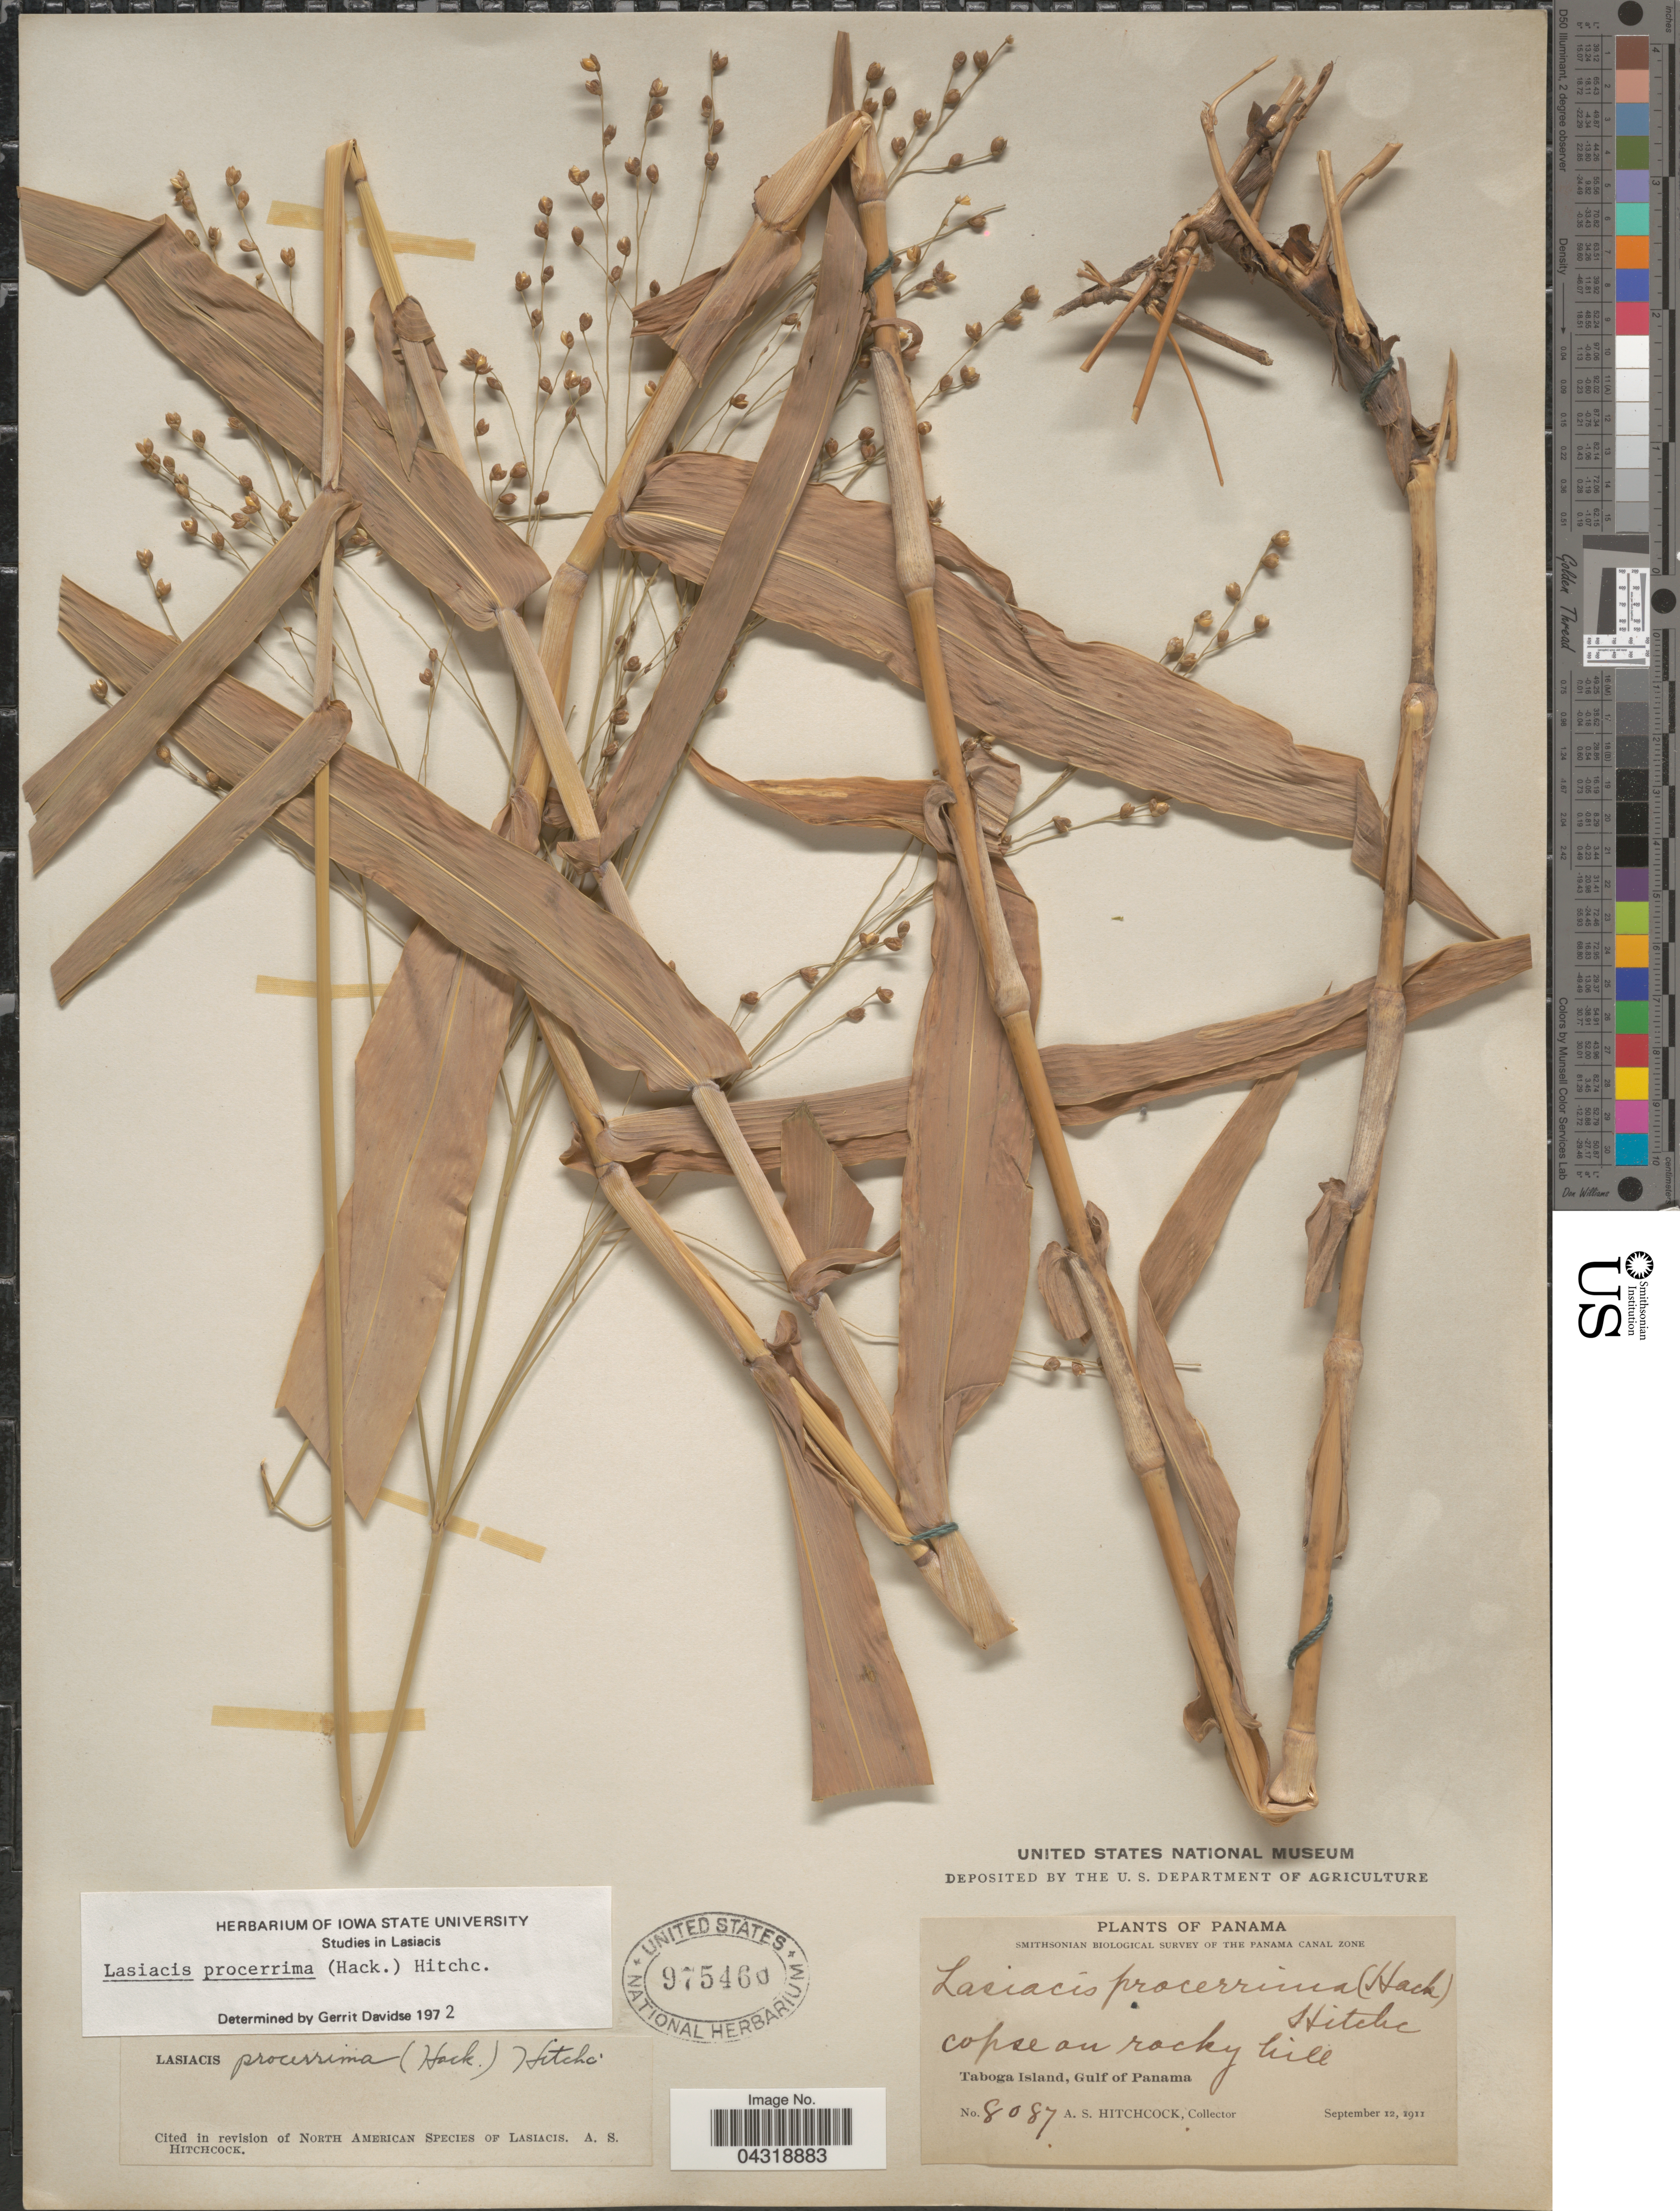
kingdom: Plantae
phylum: Tracheophyta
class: Liliopsida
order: Poales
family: Poaceae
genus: Lasiacis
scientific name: Lasiacis procerrima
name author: (Hack.) Hitchc.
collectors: A. S. Hitchcock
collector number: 8087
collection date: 1911-09-12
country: Panama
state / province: Panamá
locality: Smithsonian Biological Survey of the Panama Canal Zone. On rocky hill. Taboga Island, Gulf of Panama.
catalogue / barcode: US 975460